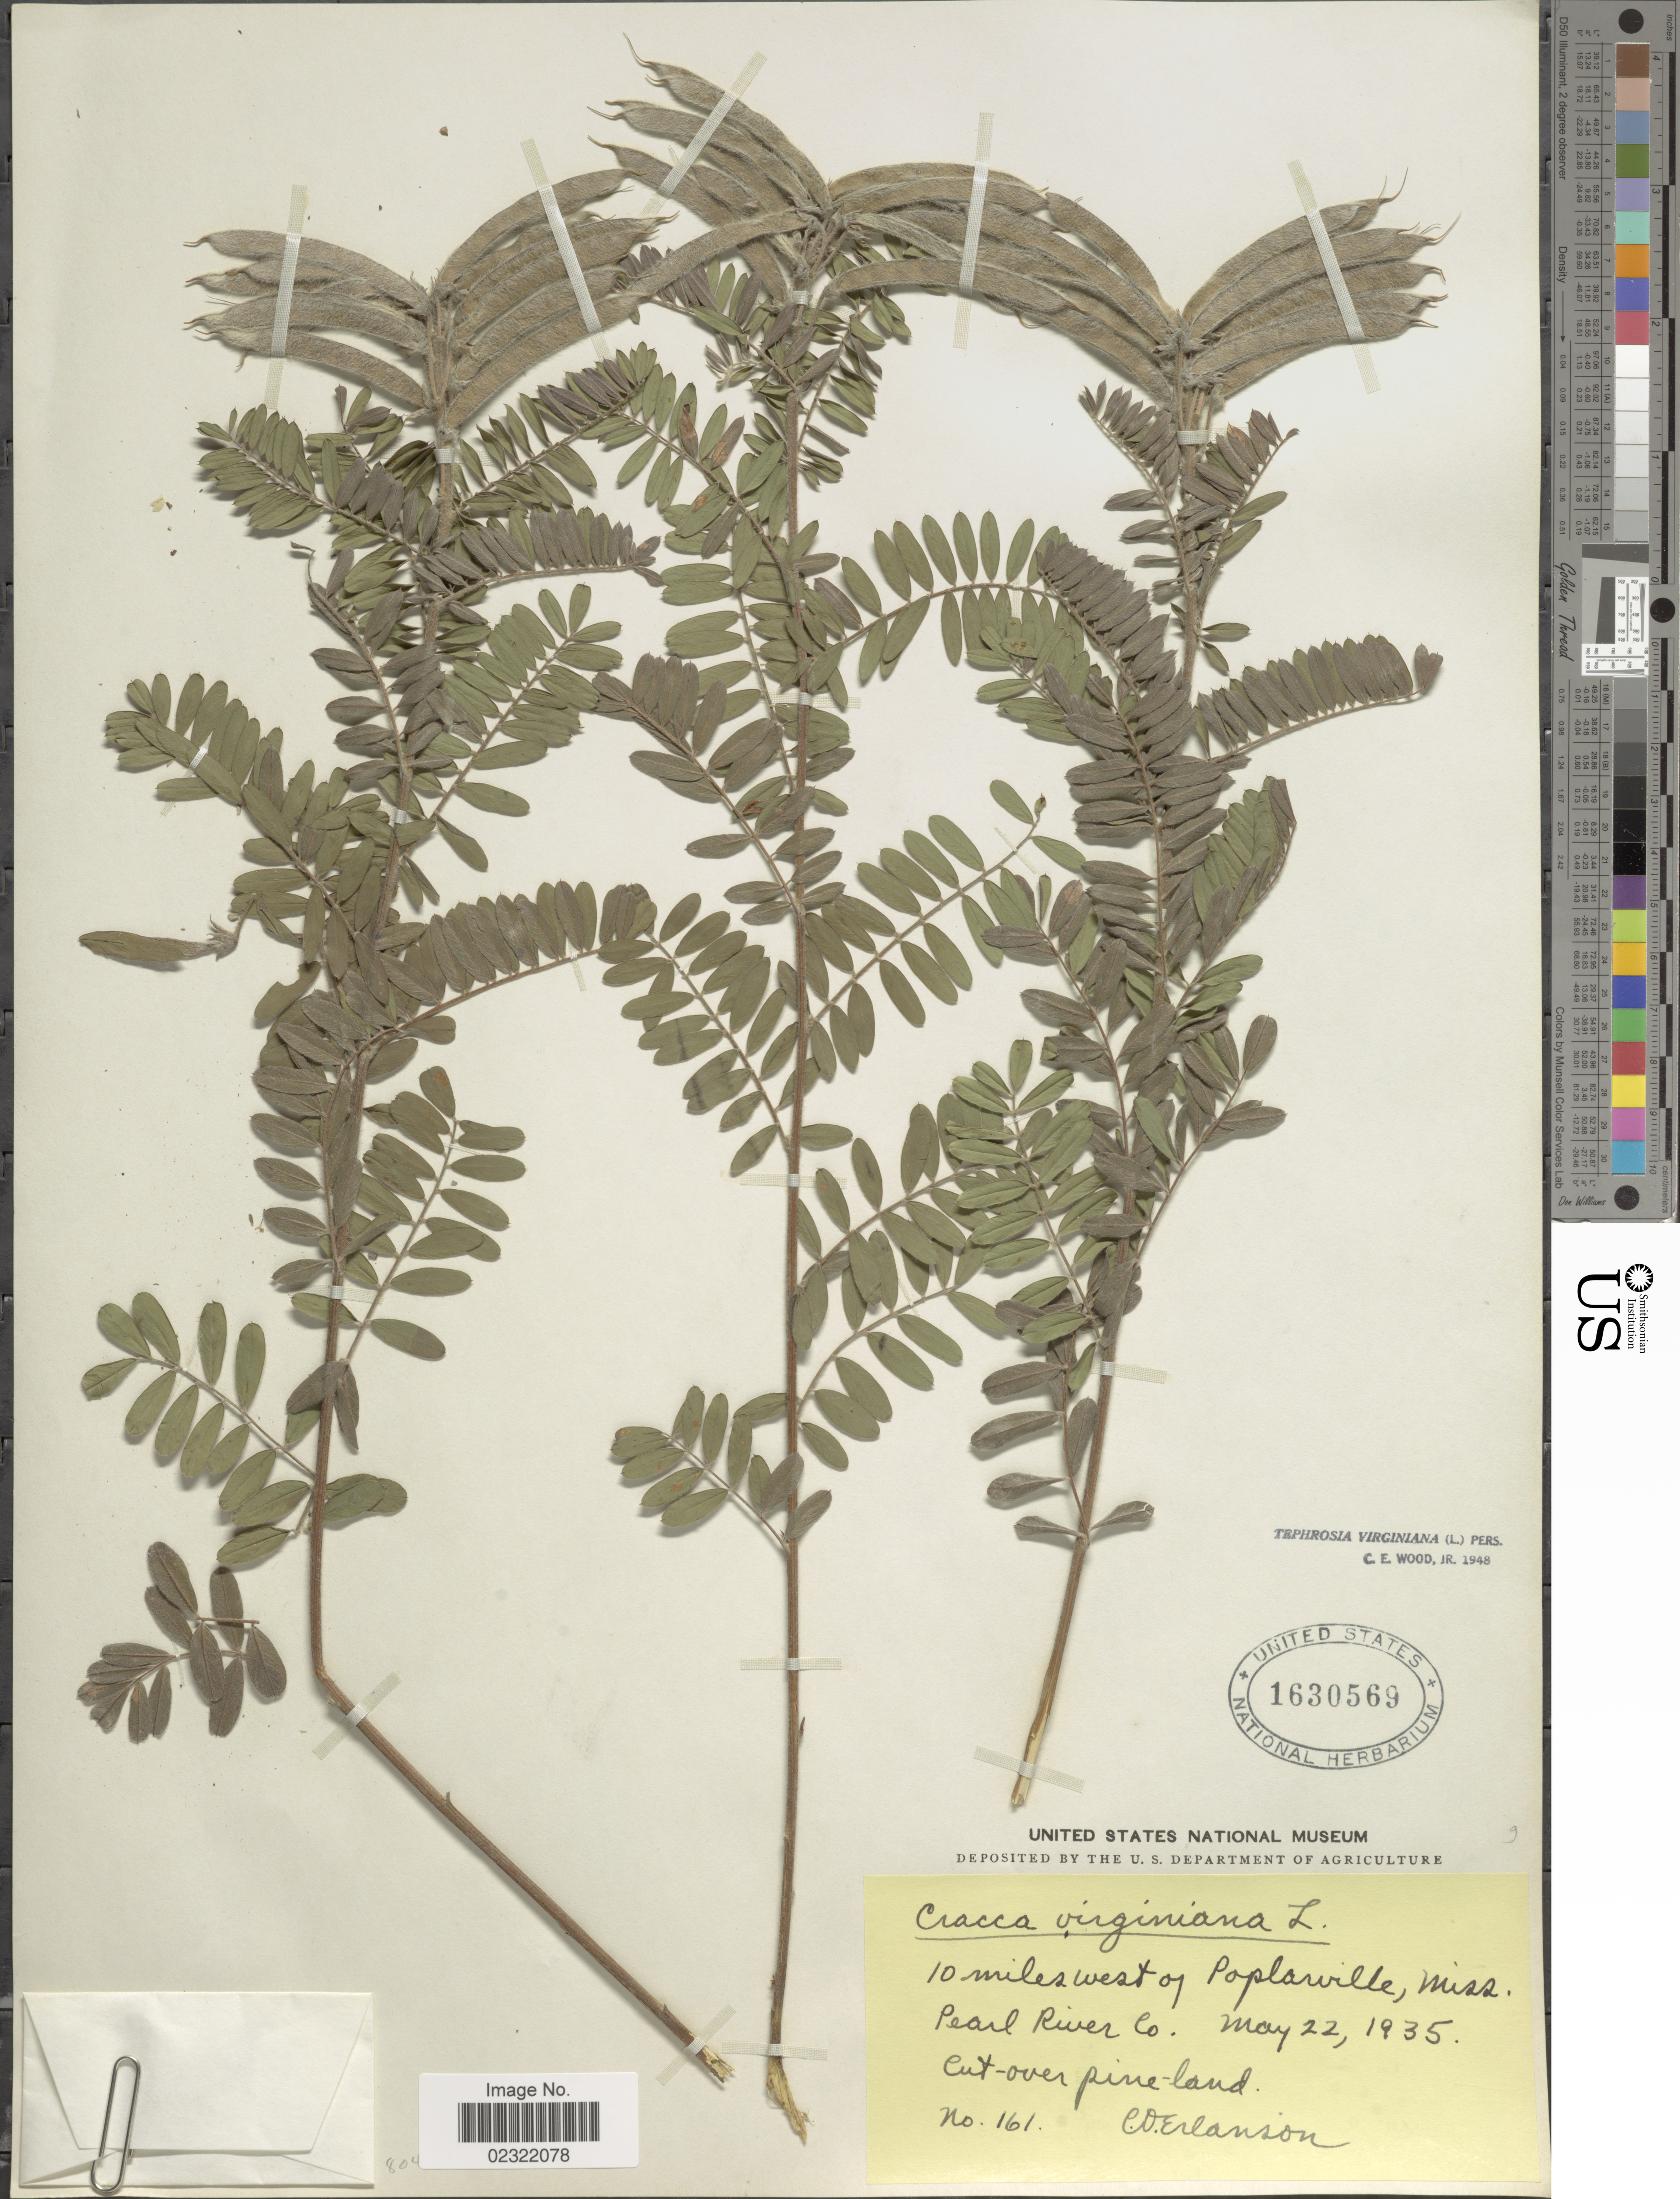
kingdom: Plantae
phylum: Tracheophyta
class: Magnoliopsida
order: Fabales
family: Fabaceae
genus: Tephrosia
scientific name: Tephrosia virginiana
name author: (L.) Pers.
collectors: C. O. Erlanson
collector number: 161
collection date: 1935-05-22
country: United States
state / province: Mississippi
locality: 10 miles west of Poplarville, Pearl River Co. Cut-over pine-land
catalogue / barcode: US 1630569